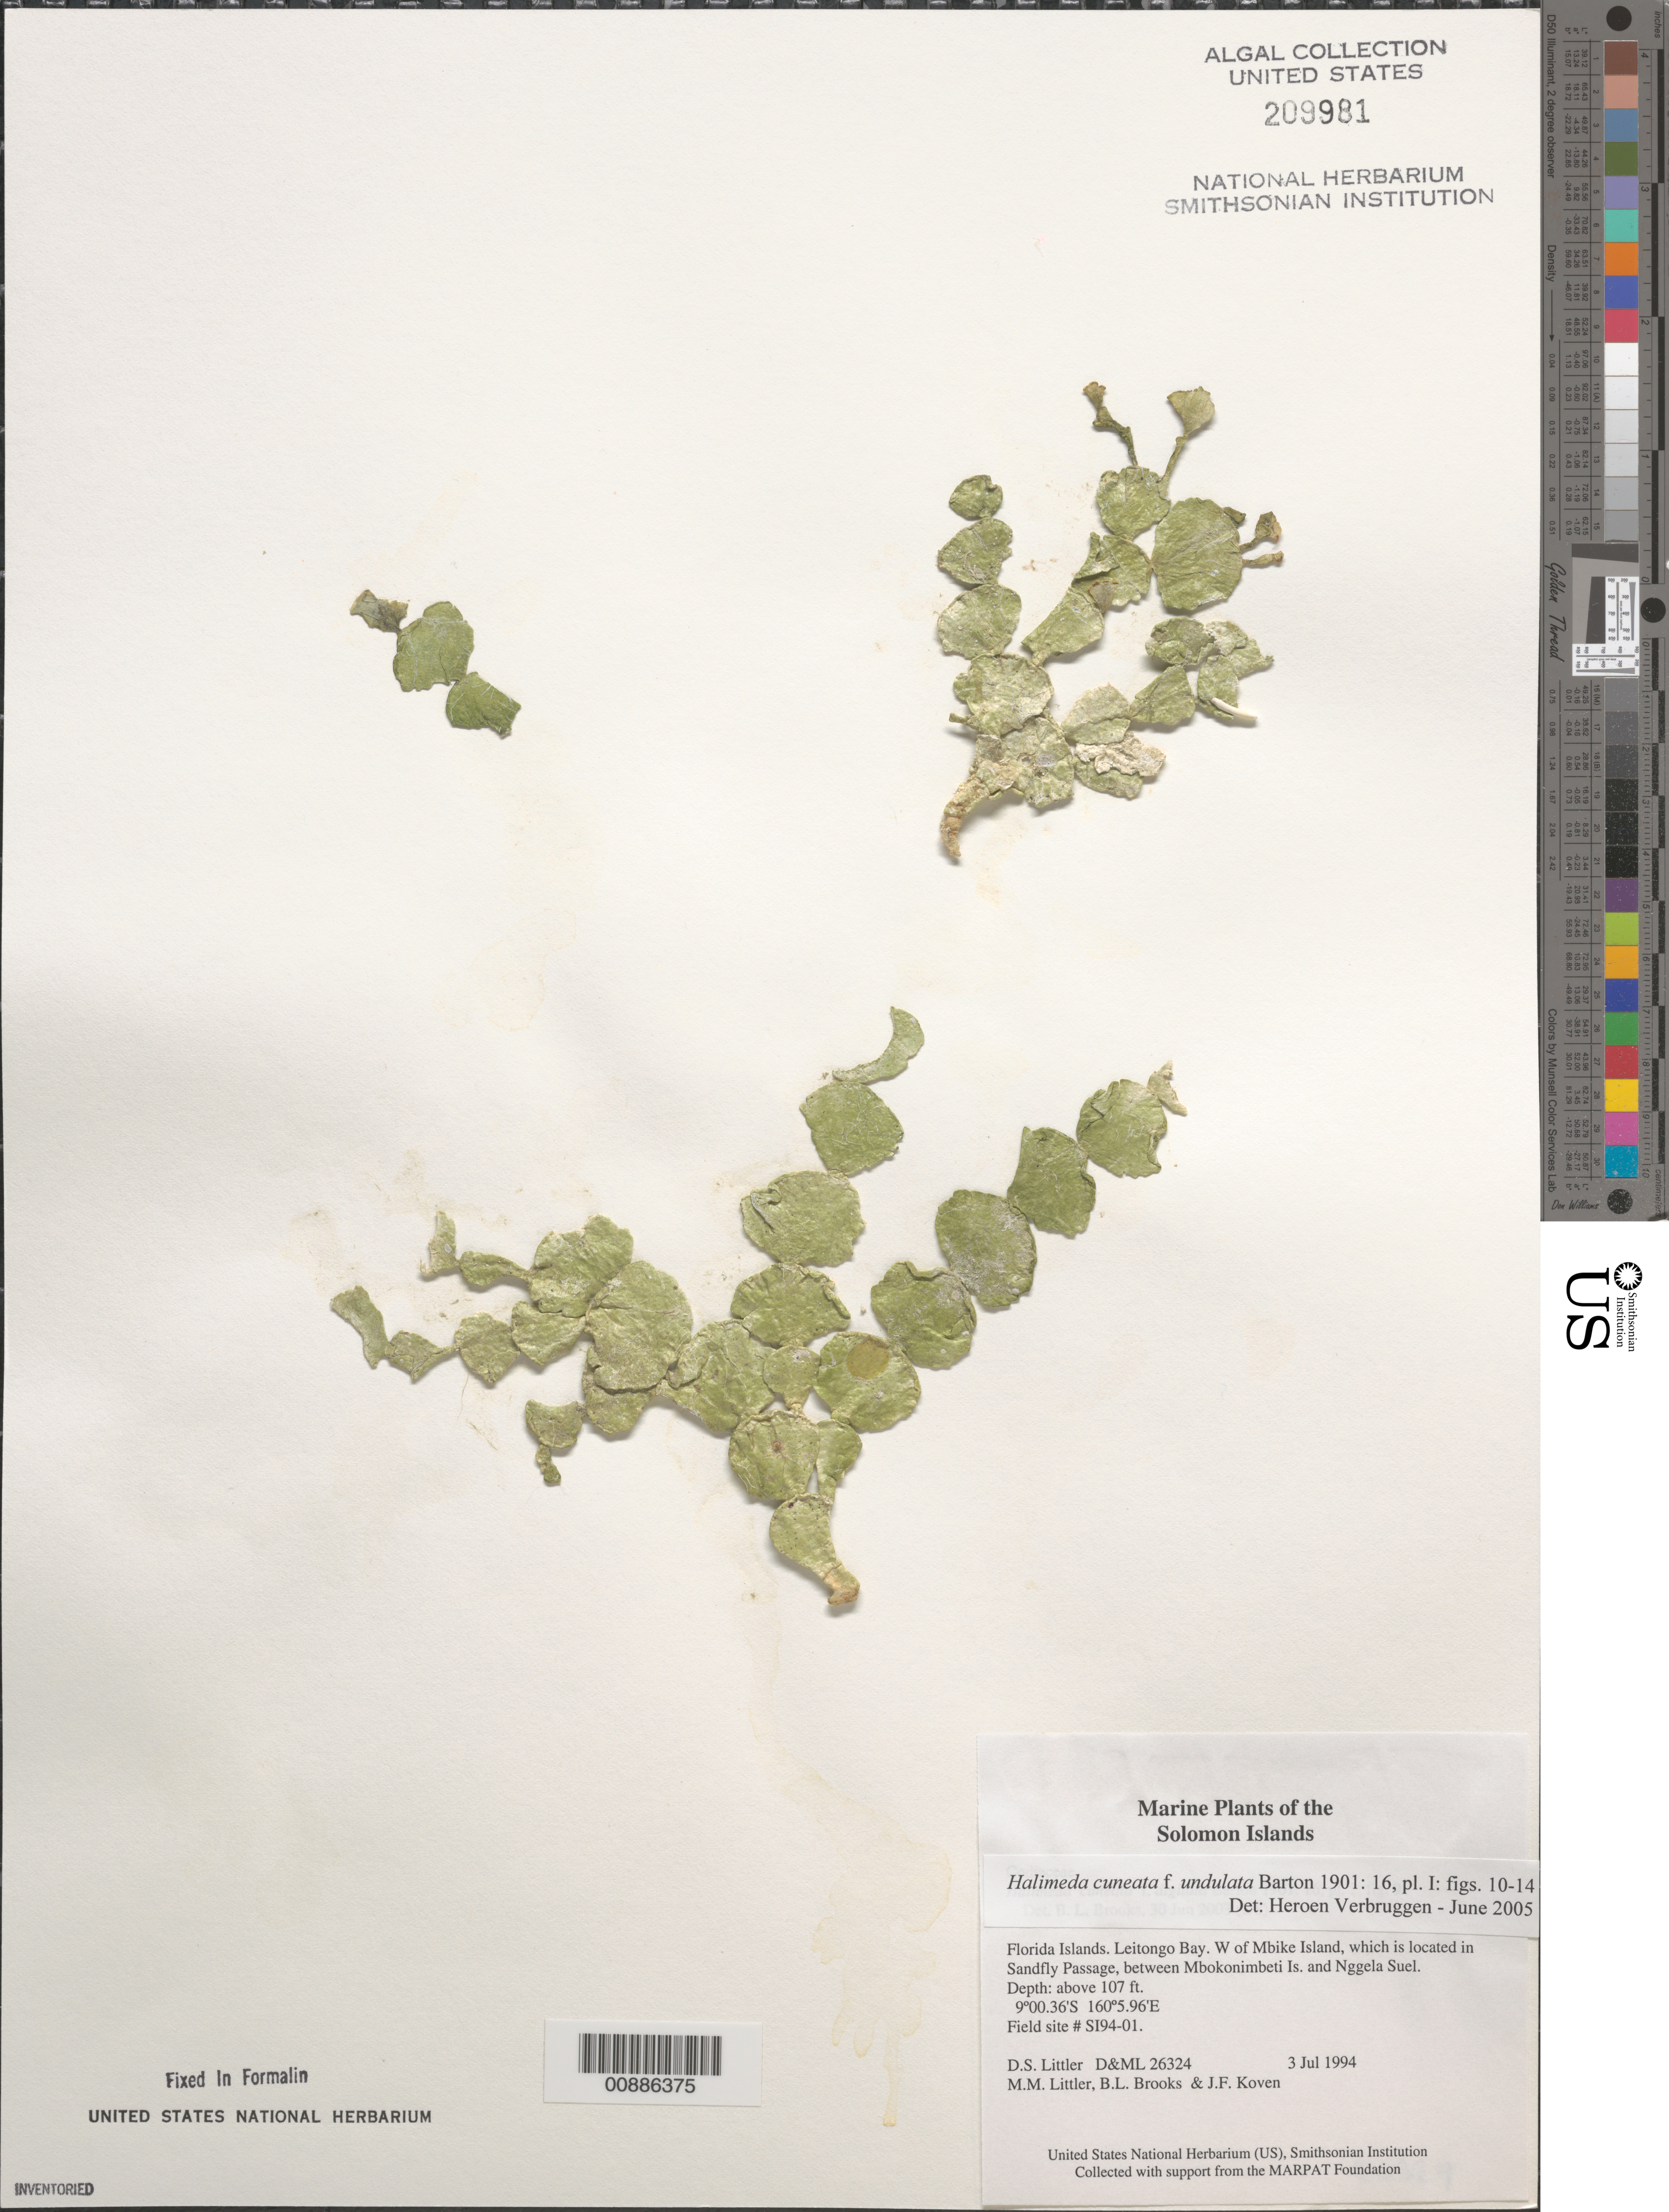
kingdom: Plantae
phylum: Chlorophyta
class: Ulvophyceae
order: Bryopsidales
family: Halimedaceae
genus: Halimeda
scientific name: Halimeda cuneata f. undulata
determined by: Verbruggen, H.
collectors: D. S. Littler, M. M. Littler, B. Brooks & J. Koven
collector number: D&ML 26324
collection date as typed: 03 Jul 1994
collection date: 1994-07-03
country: Solomon Islands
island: Mbokonimbeti [Sandfly]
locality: Leitongo Bay, west of Mbike Island, in Sandfly Passage, between Mbokonimbeti Island and Nggela Suel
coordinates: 9 00.36'S, 160 5.96'E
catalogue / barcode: US 209981